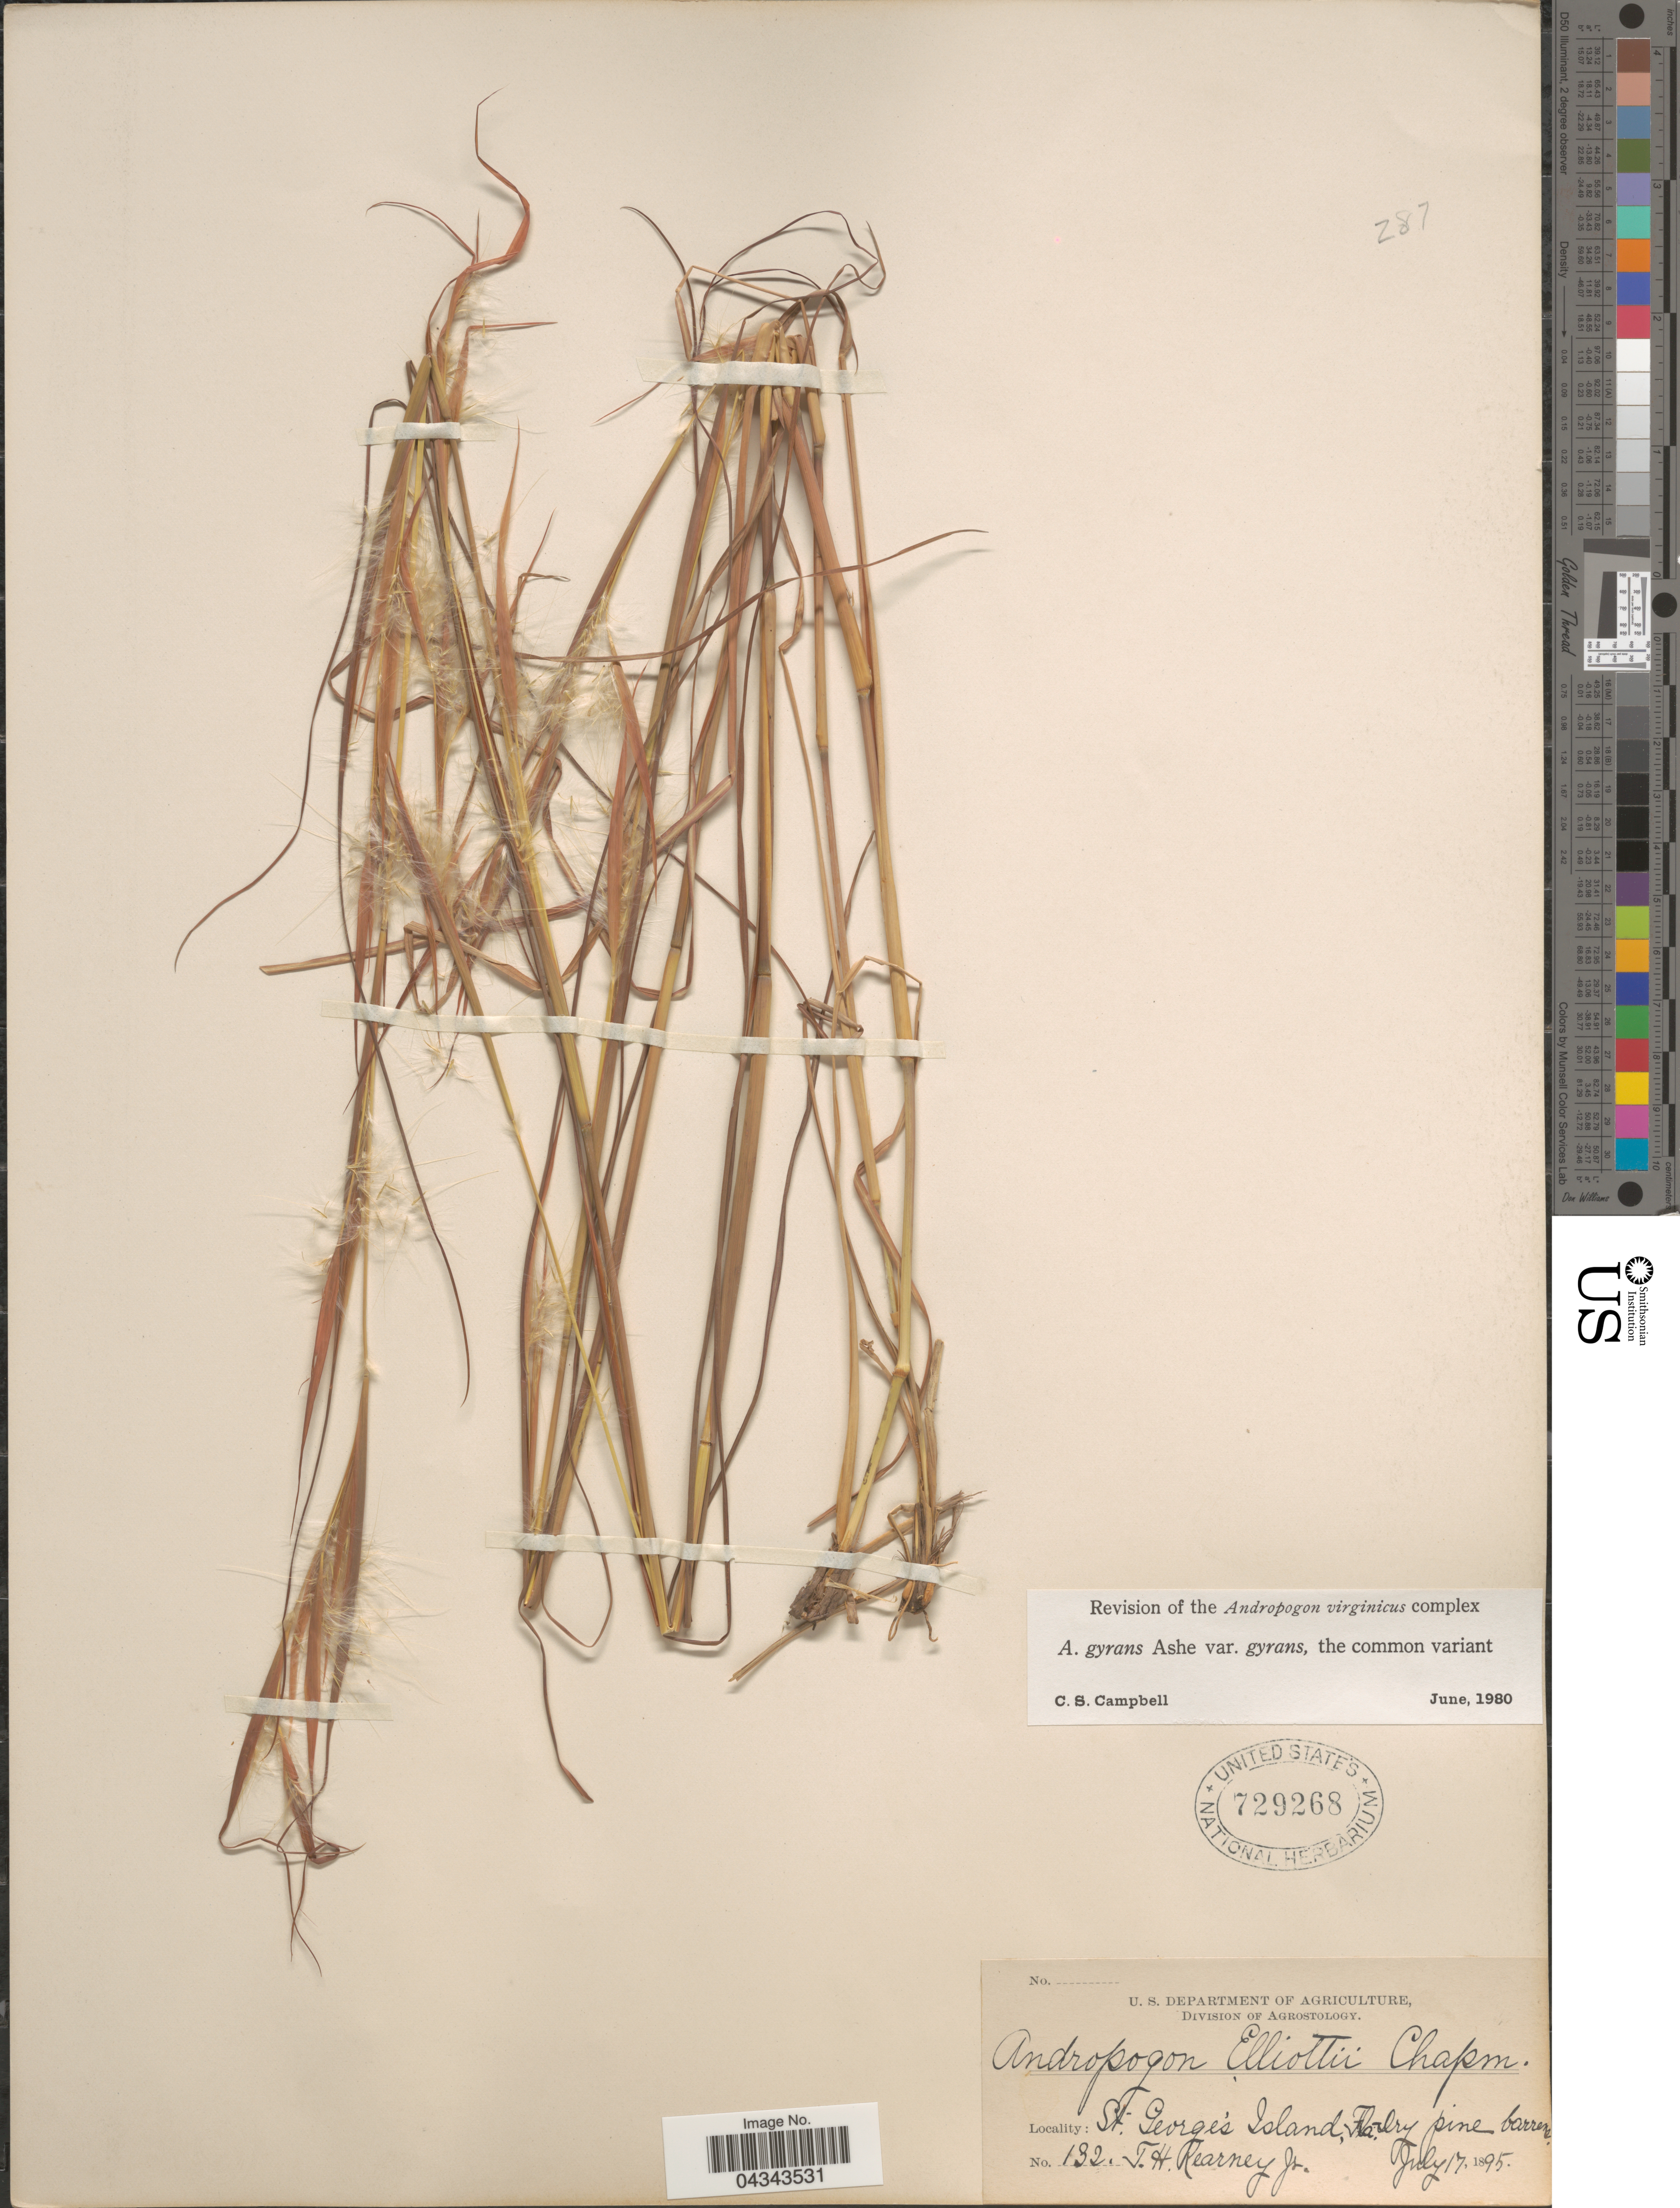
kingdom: Plantae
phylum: Tracheophyta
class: Liliopsida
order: Poales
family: Poaceae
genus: Andropogon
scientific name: Andropogon gyrans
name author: Ashe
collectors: T. H. Kearney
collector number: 132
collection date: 1895-07-17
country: United States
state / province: Florida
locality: St. George's Island.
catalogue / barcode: US 729268